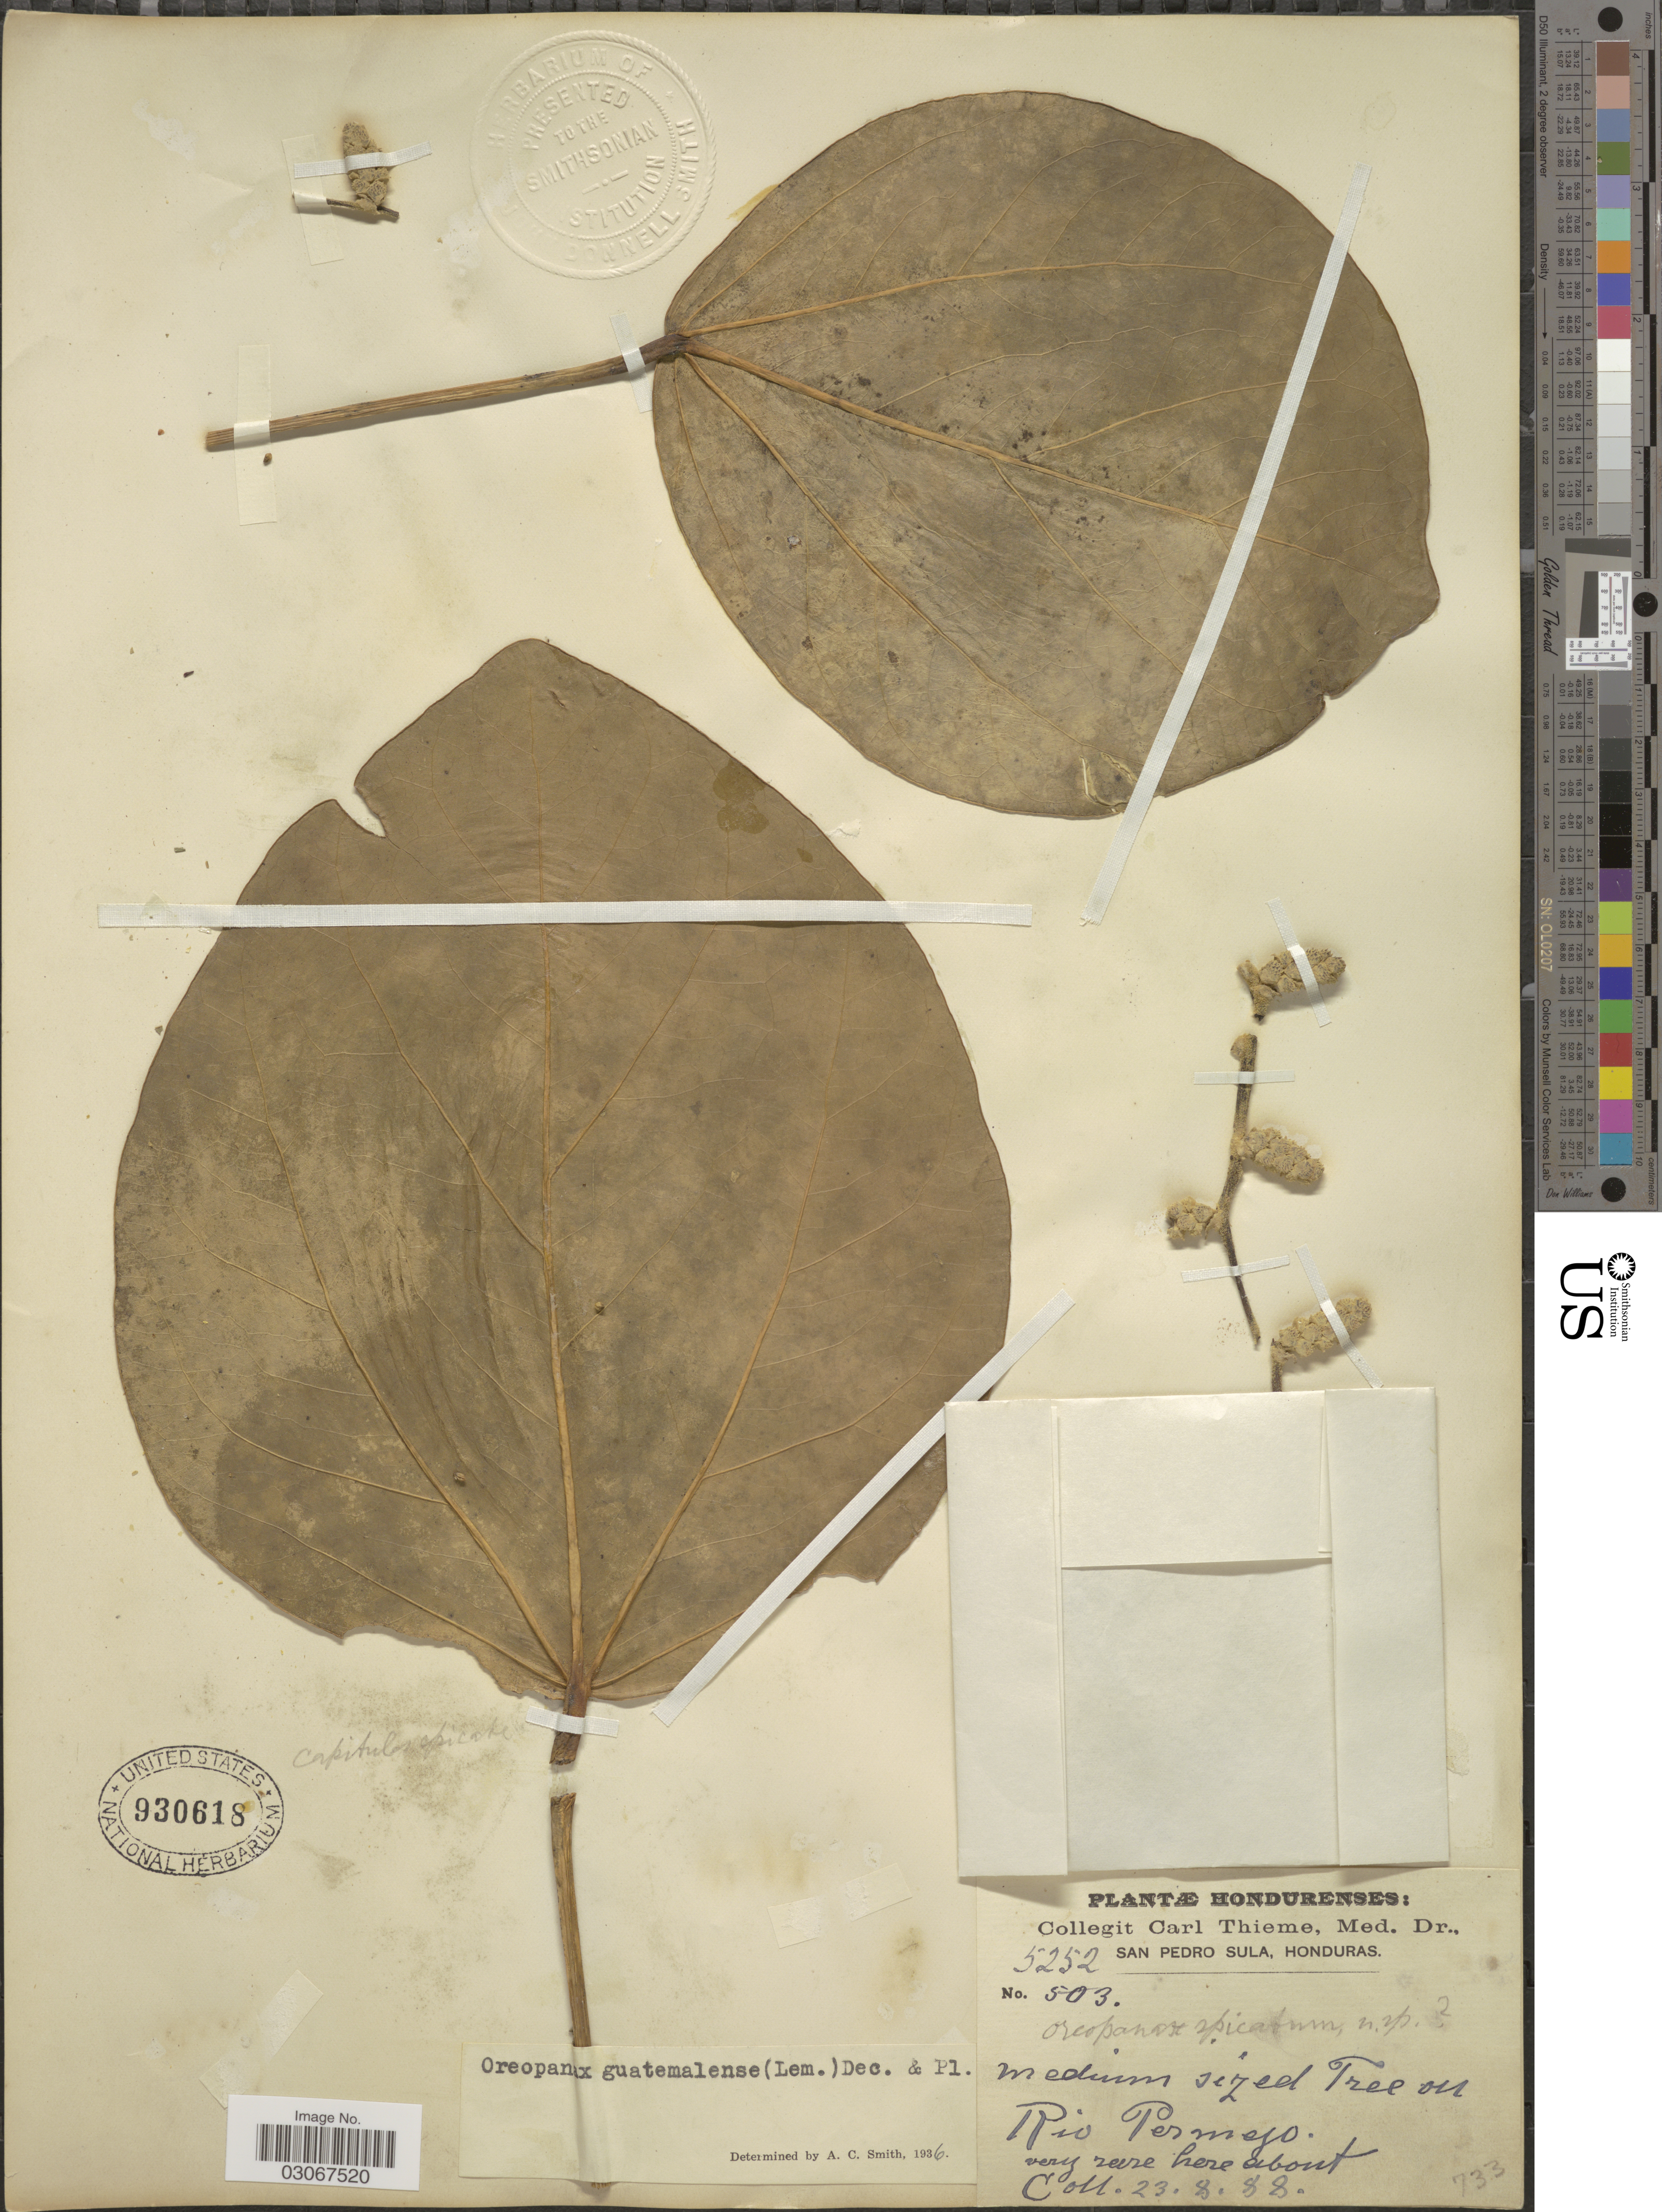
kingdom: Plantae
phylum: Tracheophyta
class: Magnoliopsida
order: Apiales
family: Araliaceae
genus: Oreopanax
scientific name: Oreopanax obtusifolius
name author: L.O. Williams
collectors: C. Thieme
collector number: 5252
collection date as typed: Transcribed d/m/y: 23/8/88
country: Honduras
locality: Rio Permejo.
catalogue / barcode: US 930618